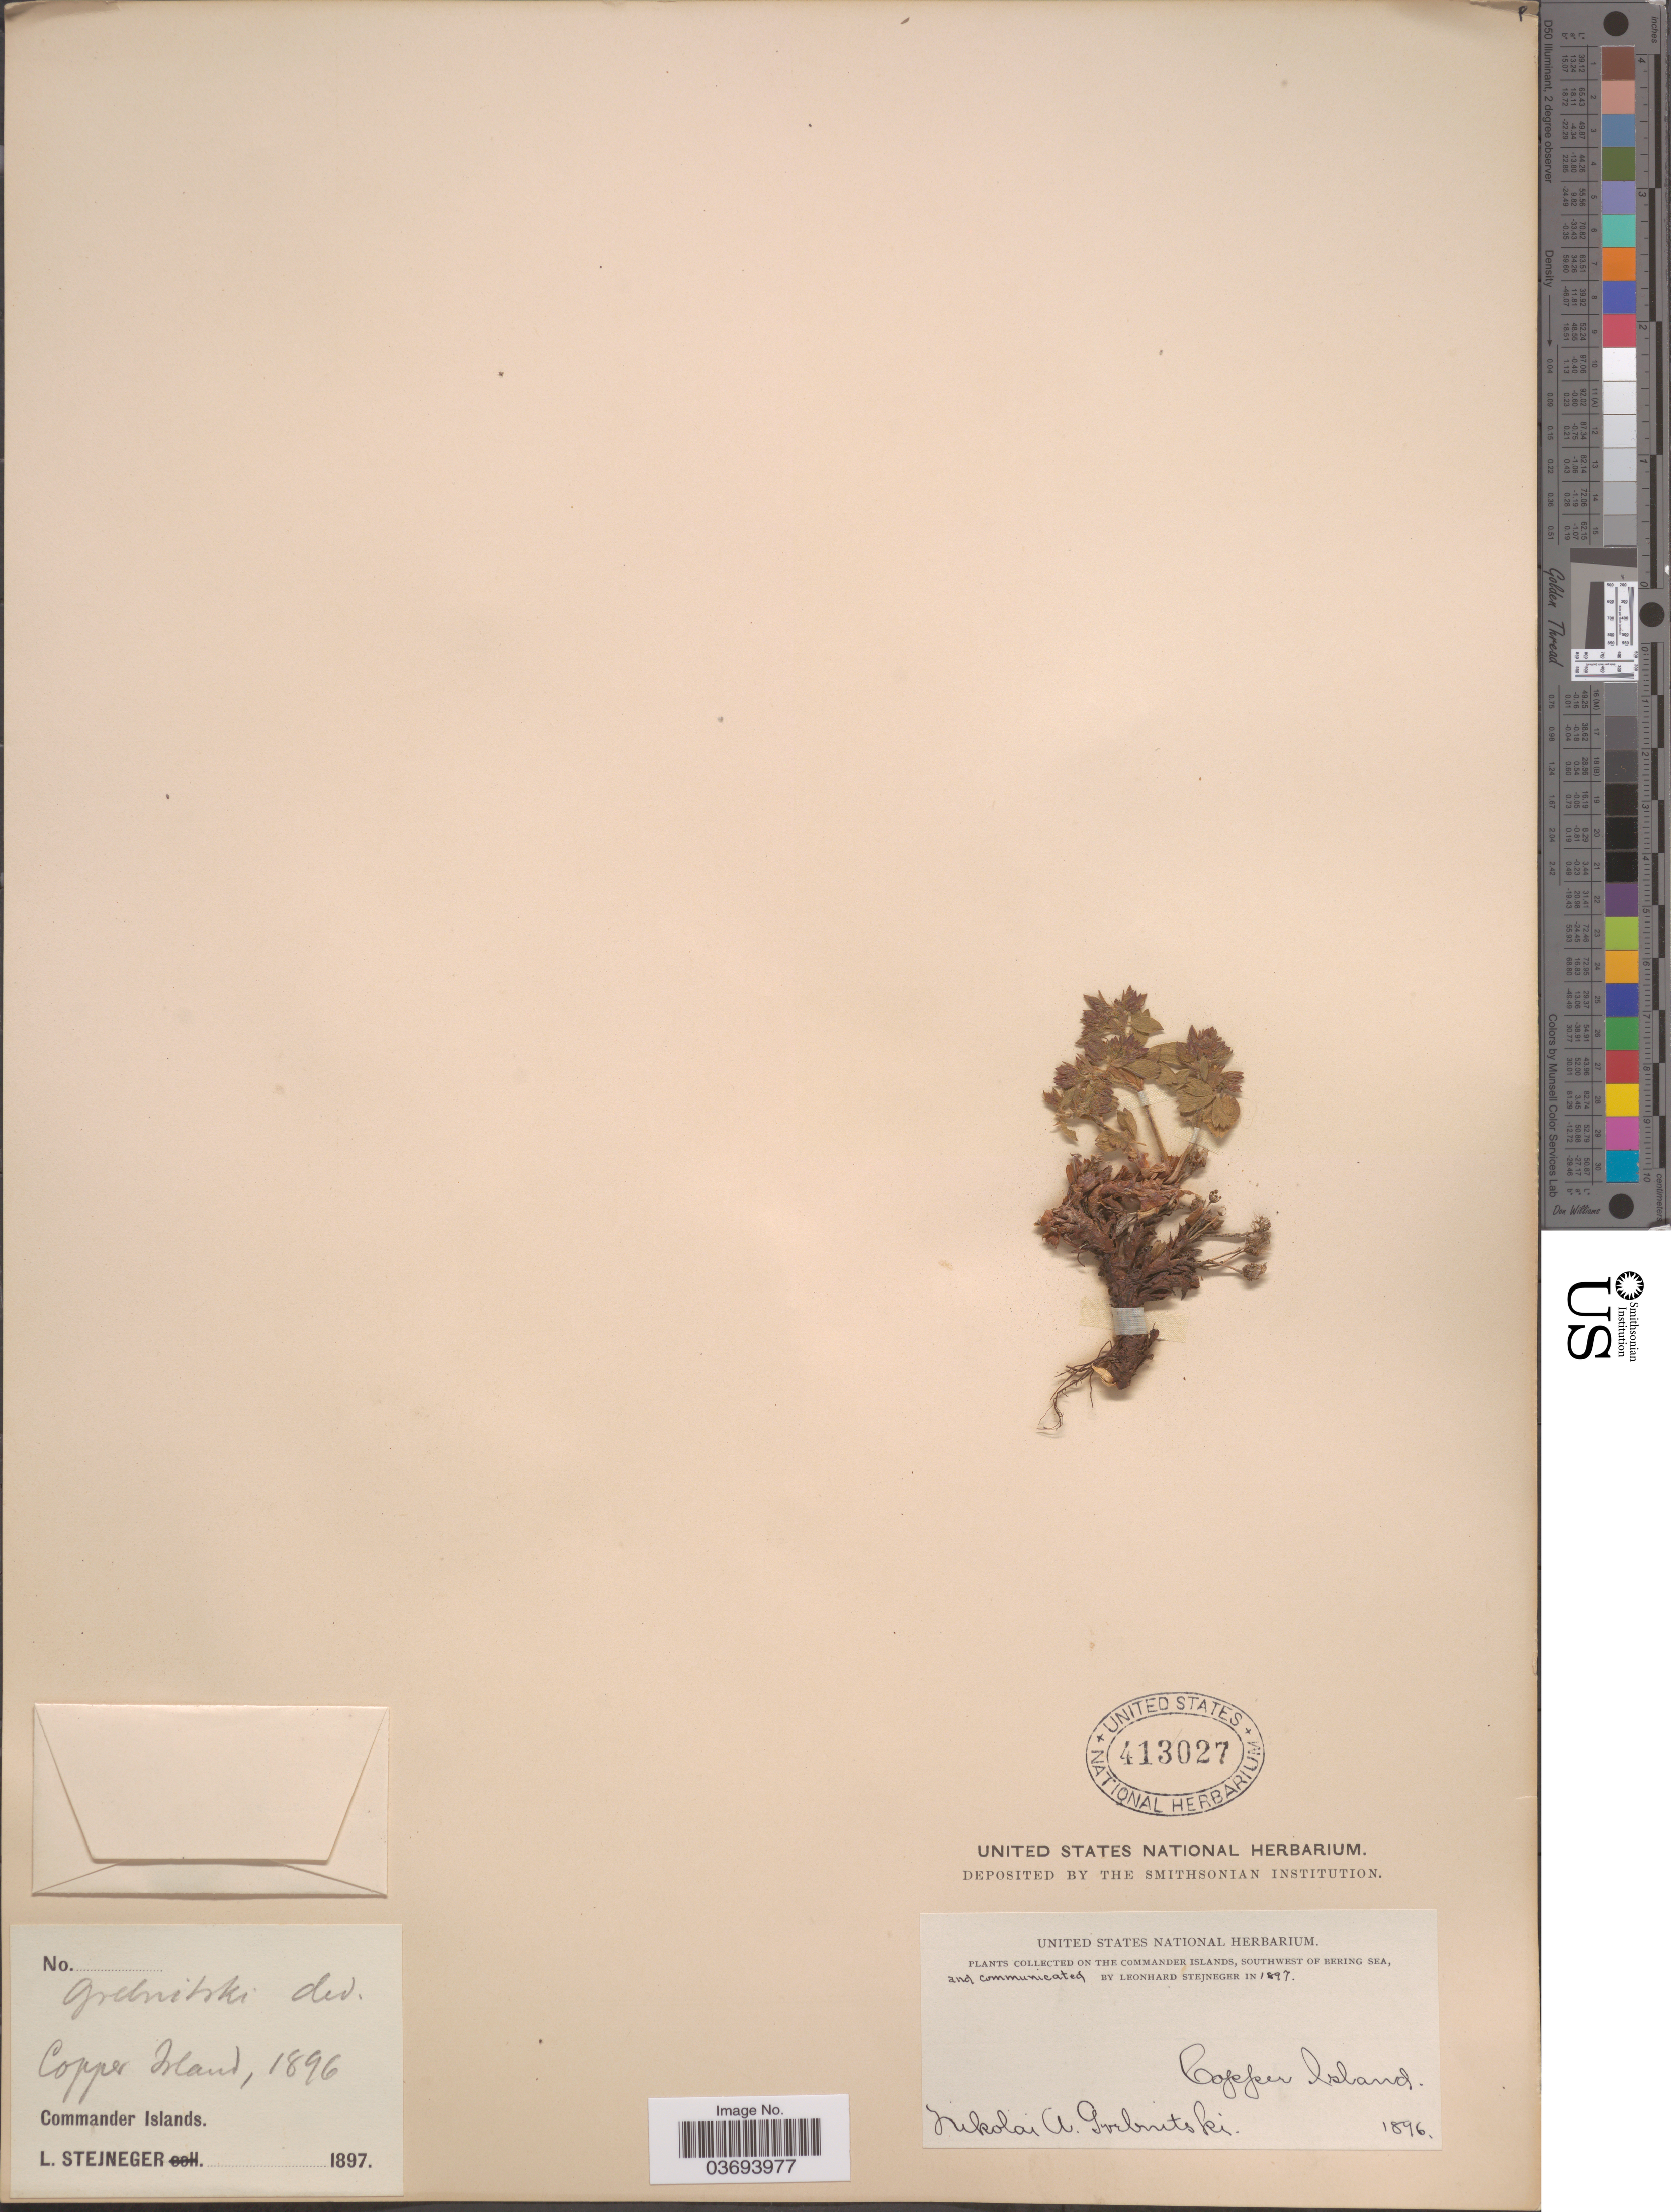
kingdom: Plantae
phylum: Tracheophyta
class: Magnoliopsida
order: Rosales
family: Rosaceae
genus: Luetkea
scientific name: Luetkea pectinata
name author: (Pursh) Kuntze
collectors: N. Gorbinitski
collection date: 1896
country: Russian Federation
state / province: Kamchatka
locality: Copper Island. Commander Islands. Southwest of Bering Sea.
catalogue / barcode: US 413027